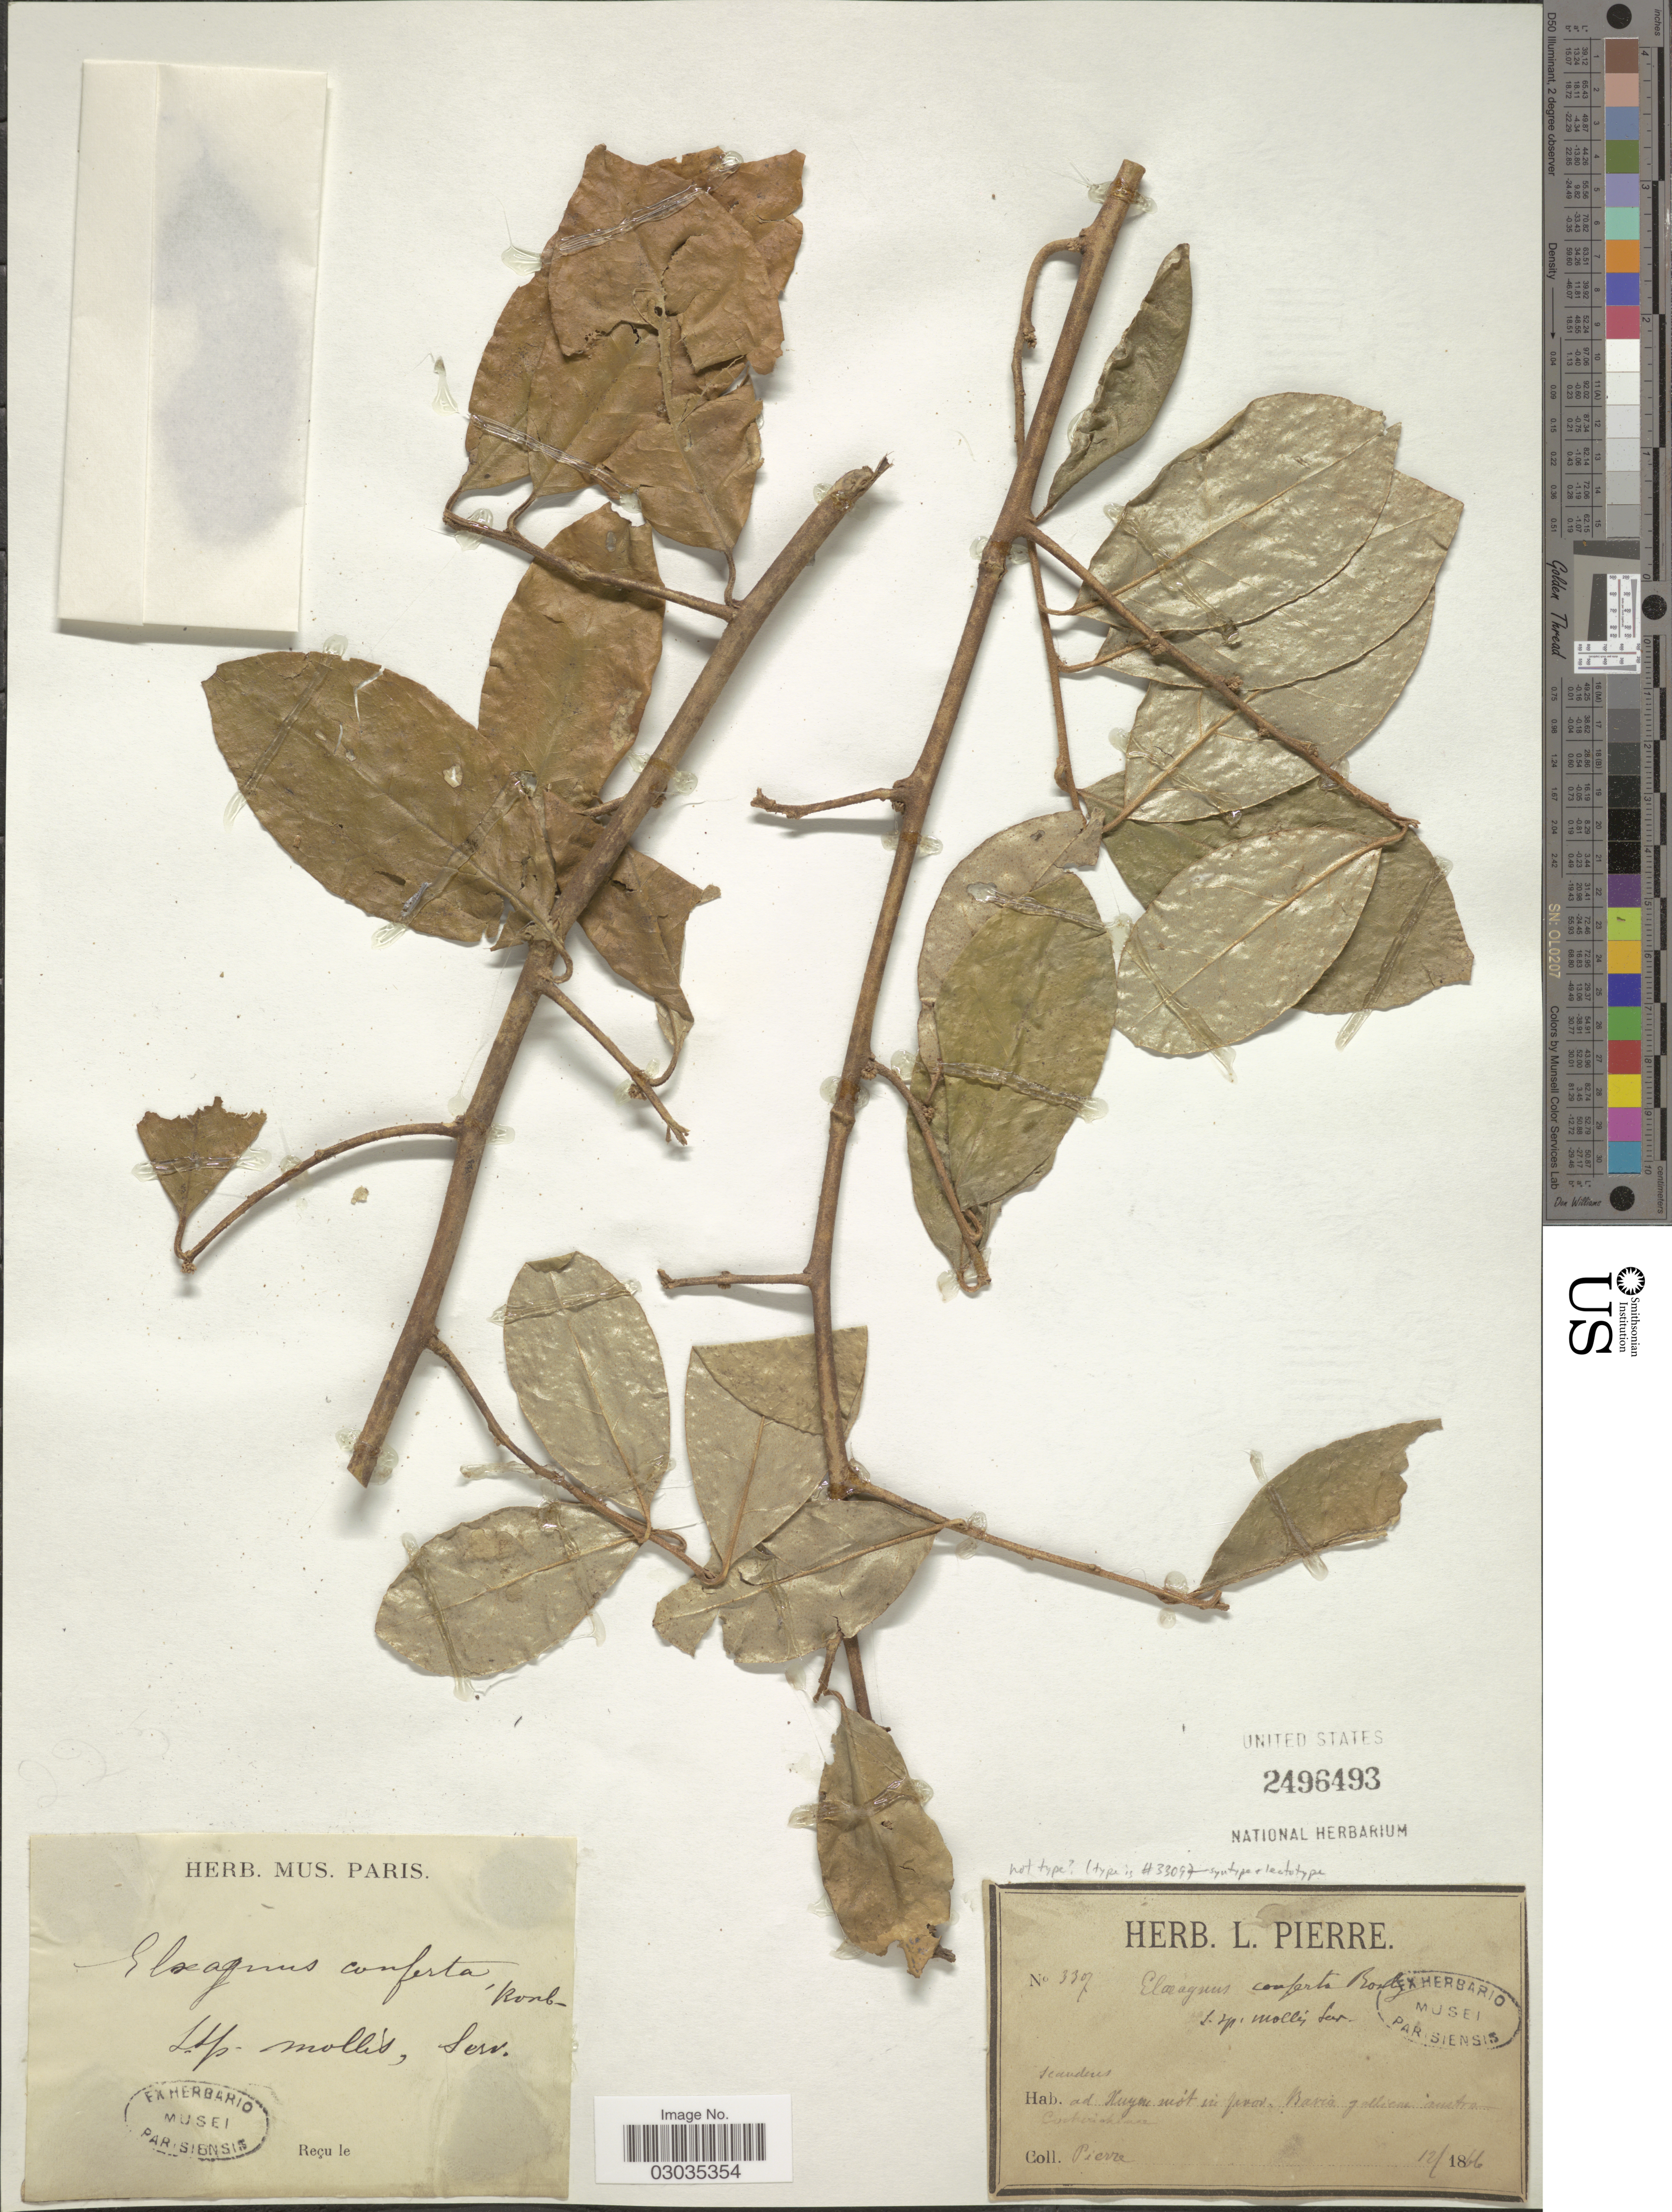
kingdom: Plantae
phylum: Tracheophyta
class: Magnoliopsida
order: Rosales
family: Elaeagnaceae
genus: Elaeagnus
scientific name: Elaeagnus conferta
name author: Roxb.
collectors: L. Pierre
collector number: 3307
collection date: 1866-12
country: Vietnam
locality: Ad Huyon mót in prov. Baria gallicae austra Cochinchinae.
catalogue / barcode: US 2496493